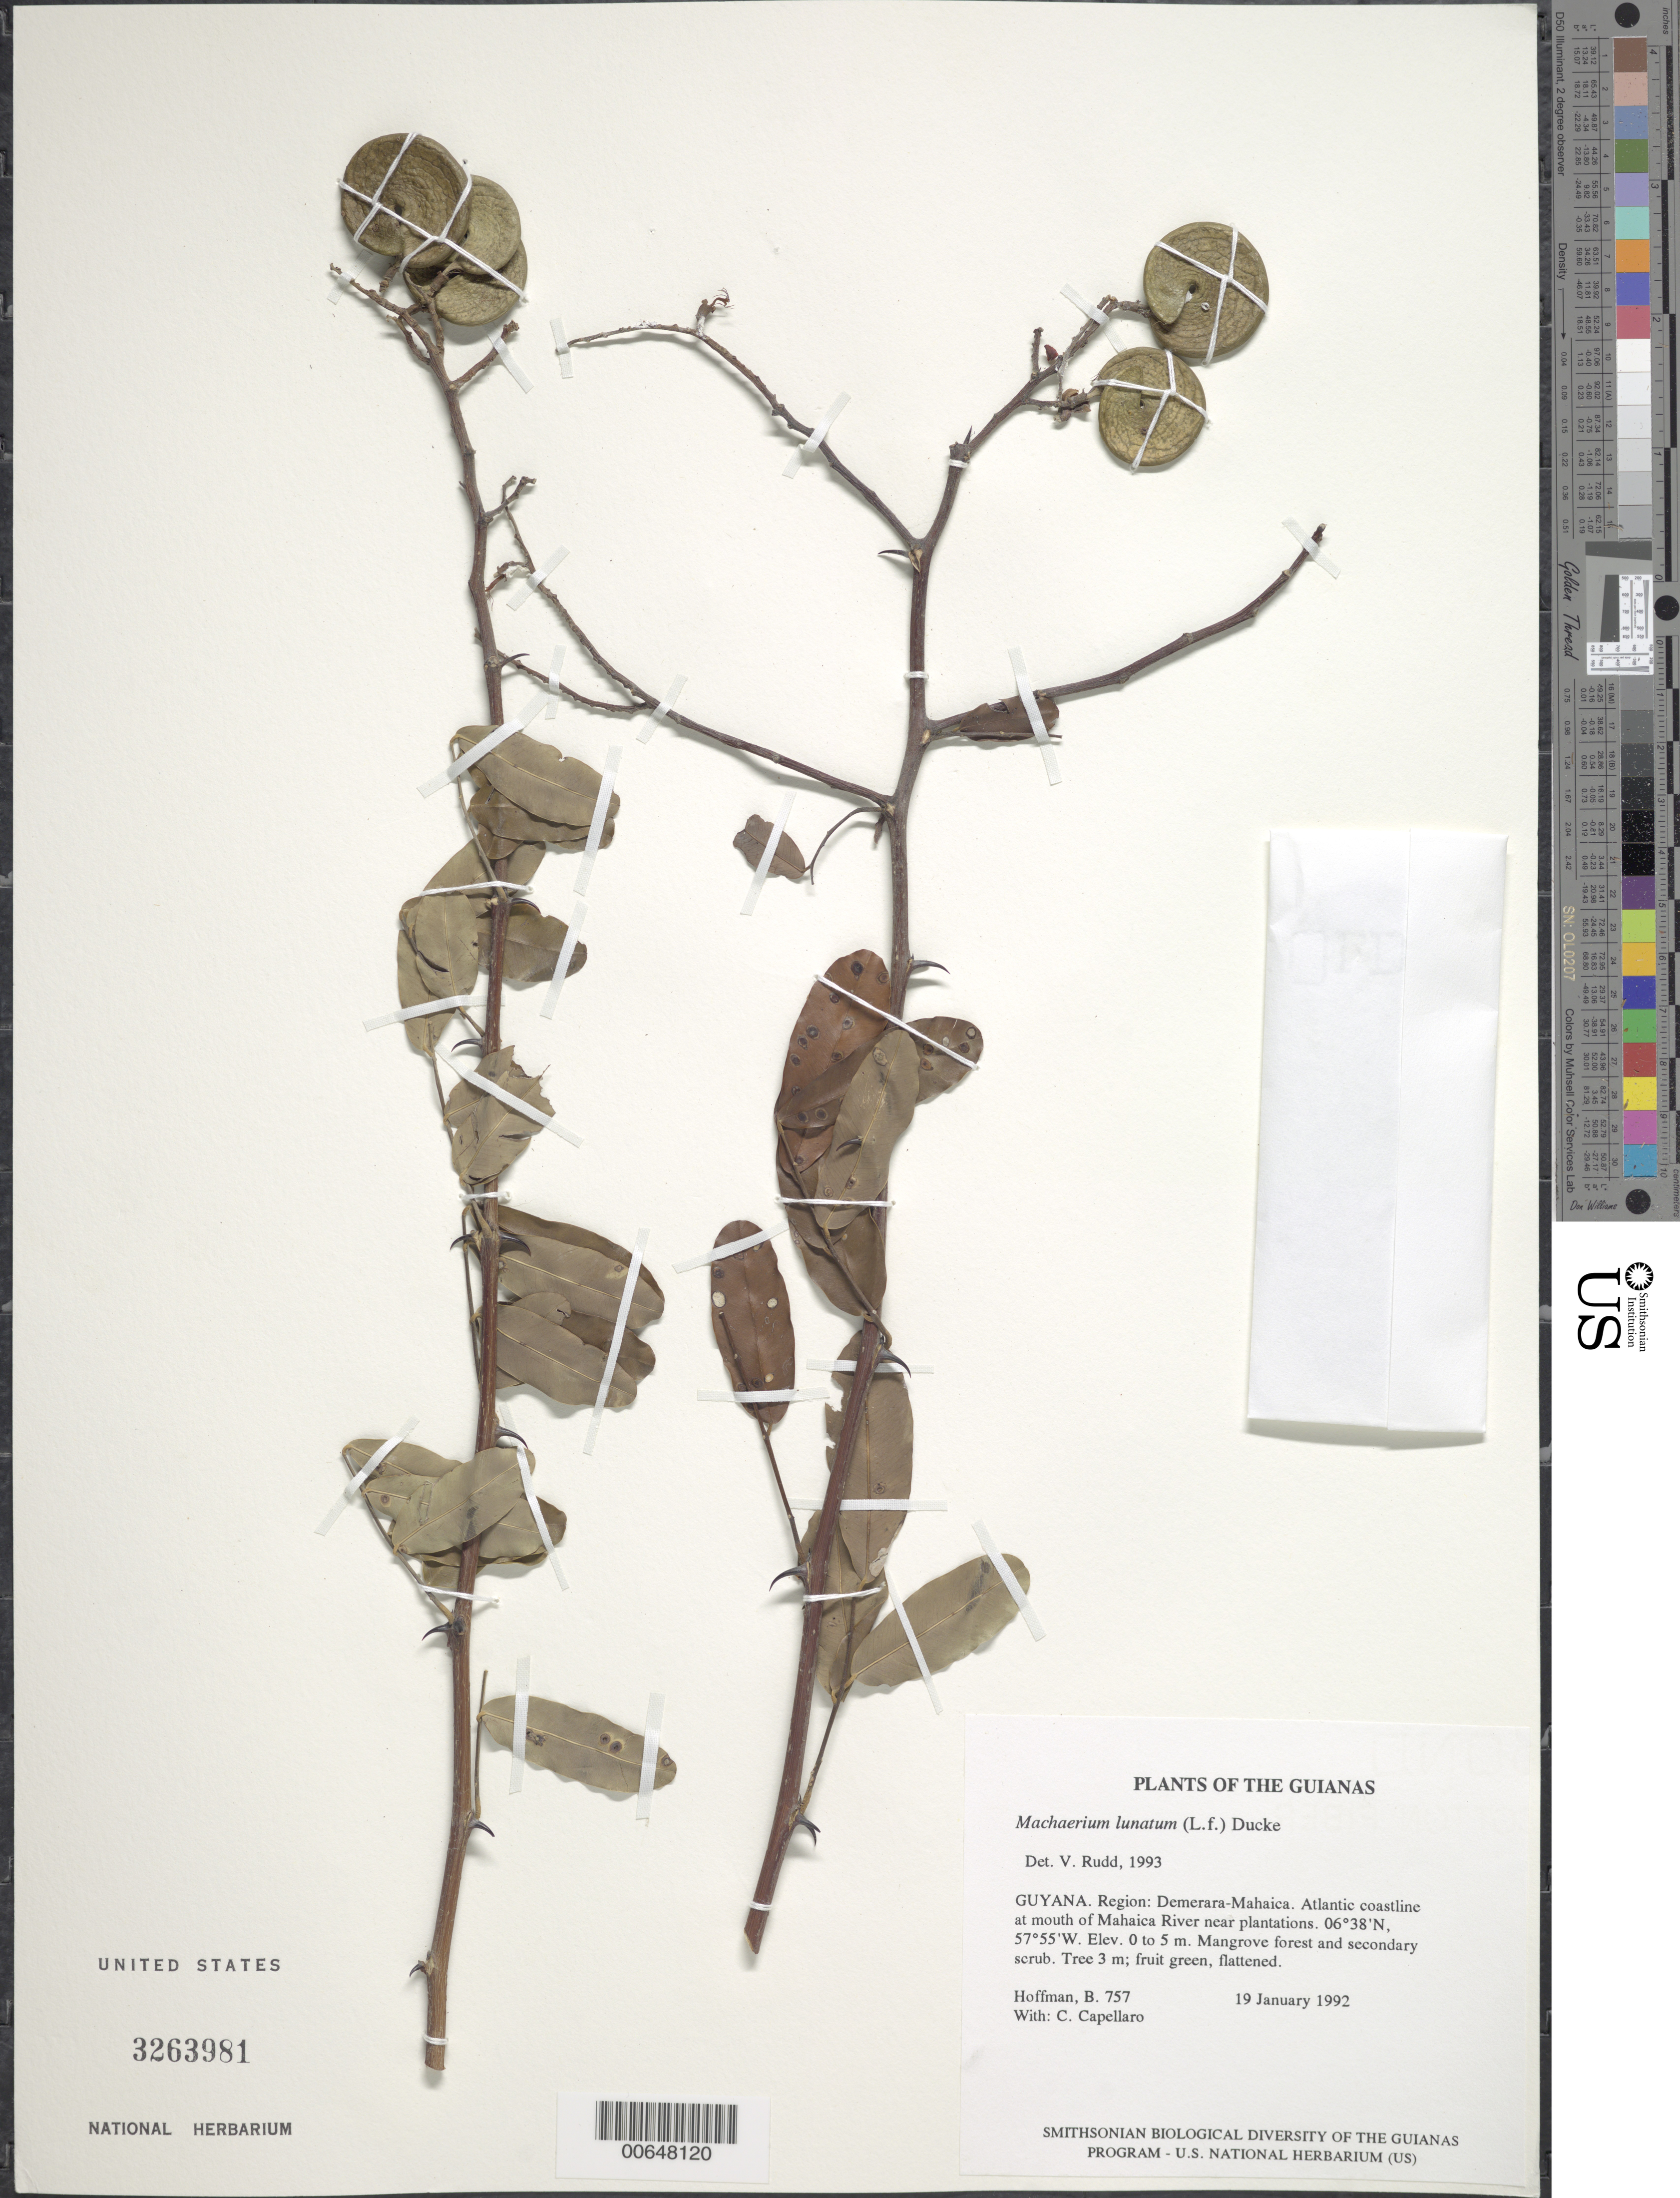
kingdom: Plantae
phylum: Tracheophyta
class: Magnoliopsida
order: Fabales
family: Fabaceae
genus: Machaerium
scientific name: Machaerium lunatum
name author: (L. f.) Ducke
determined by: Rudd, V. E.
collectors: B. Hoffman & C. Capellaro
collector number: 757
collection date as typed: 19 January 1992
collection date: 1992-01-19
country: Guyana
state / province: Demerara-Mahaica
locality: Atlantic coastline at mouth of Mahaica River near plantations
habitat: Mangrove forest and secondary scrub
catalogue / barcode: US 3263981